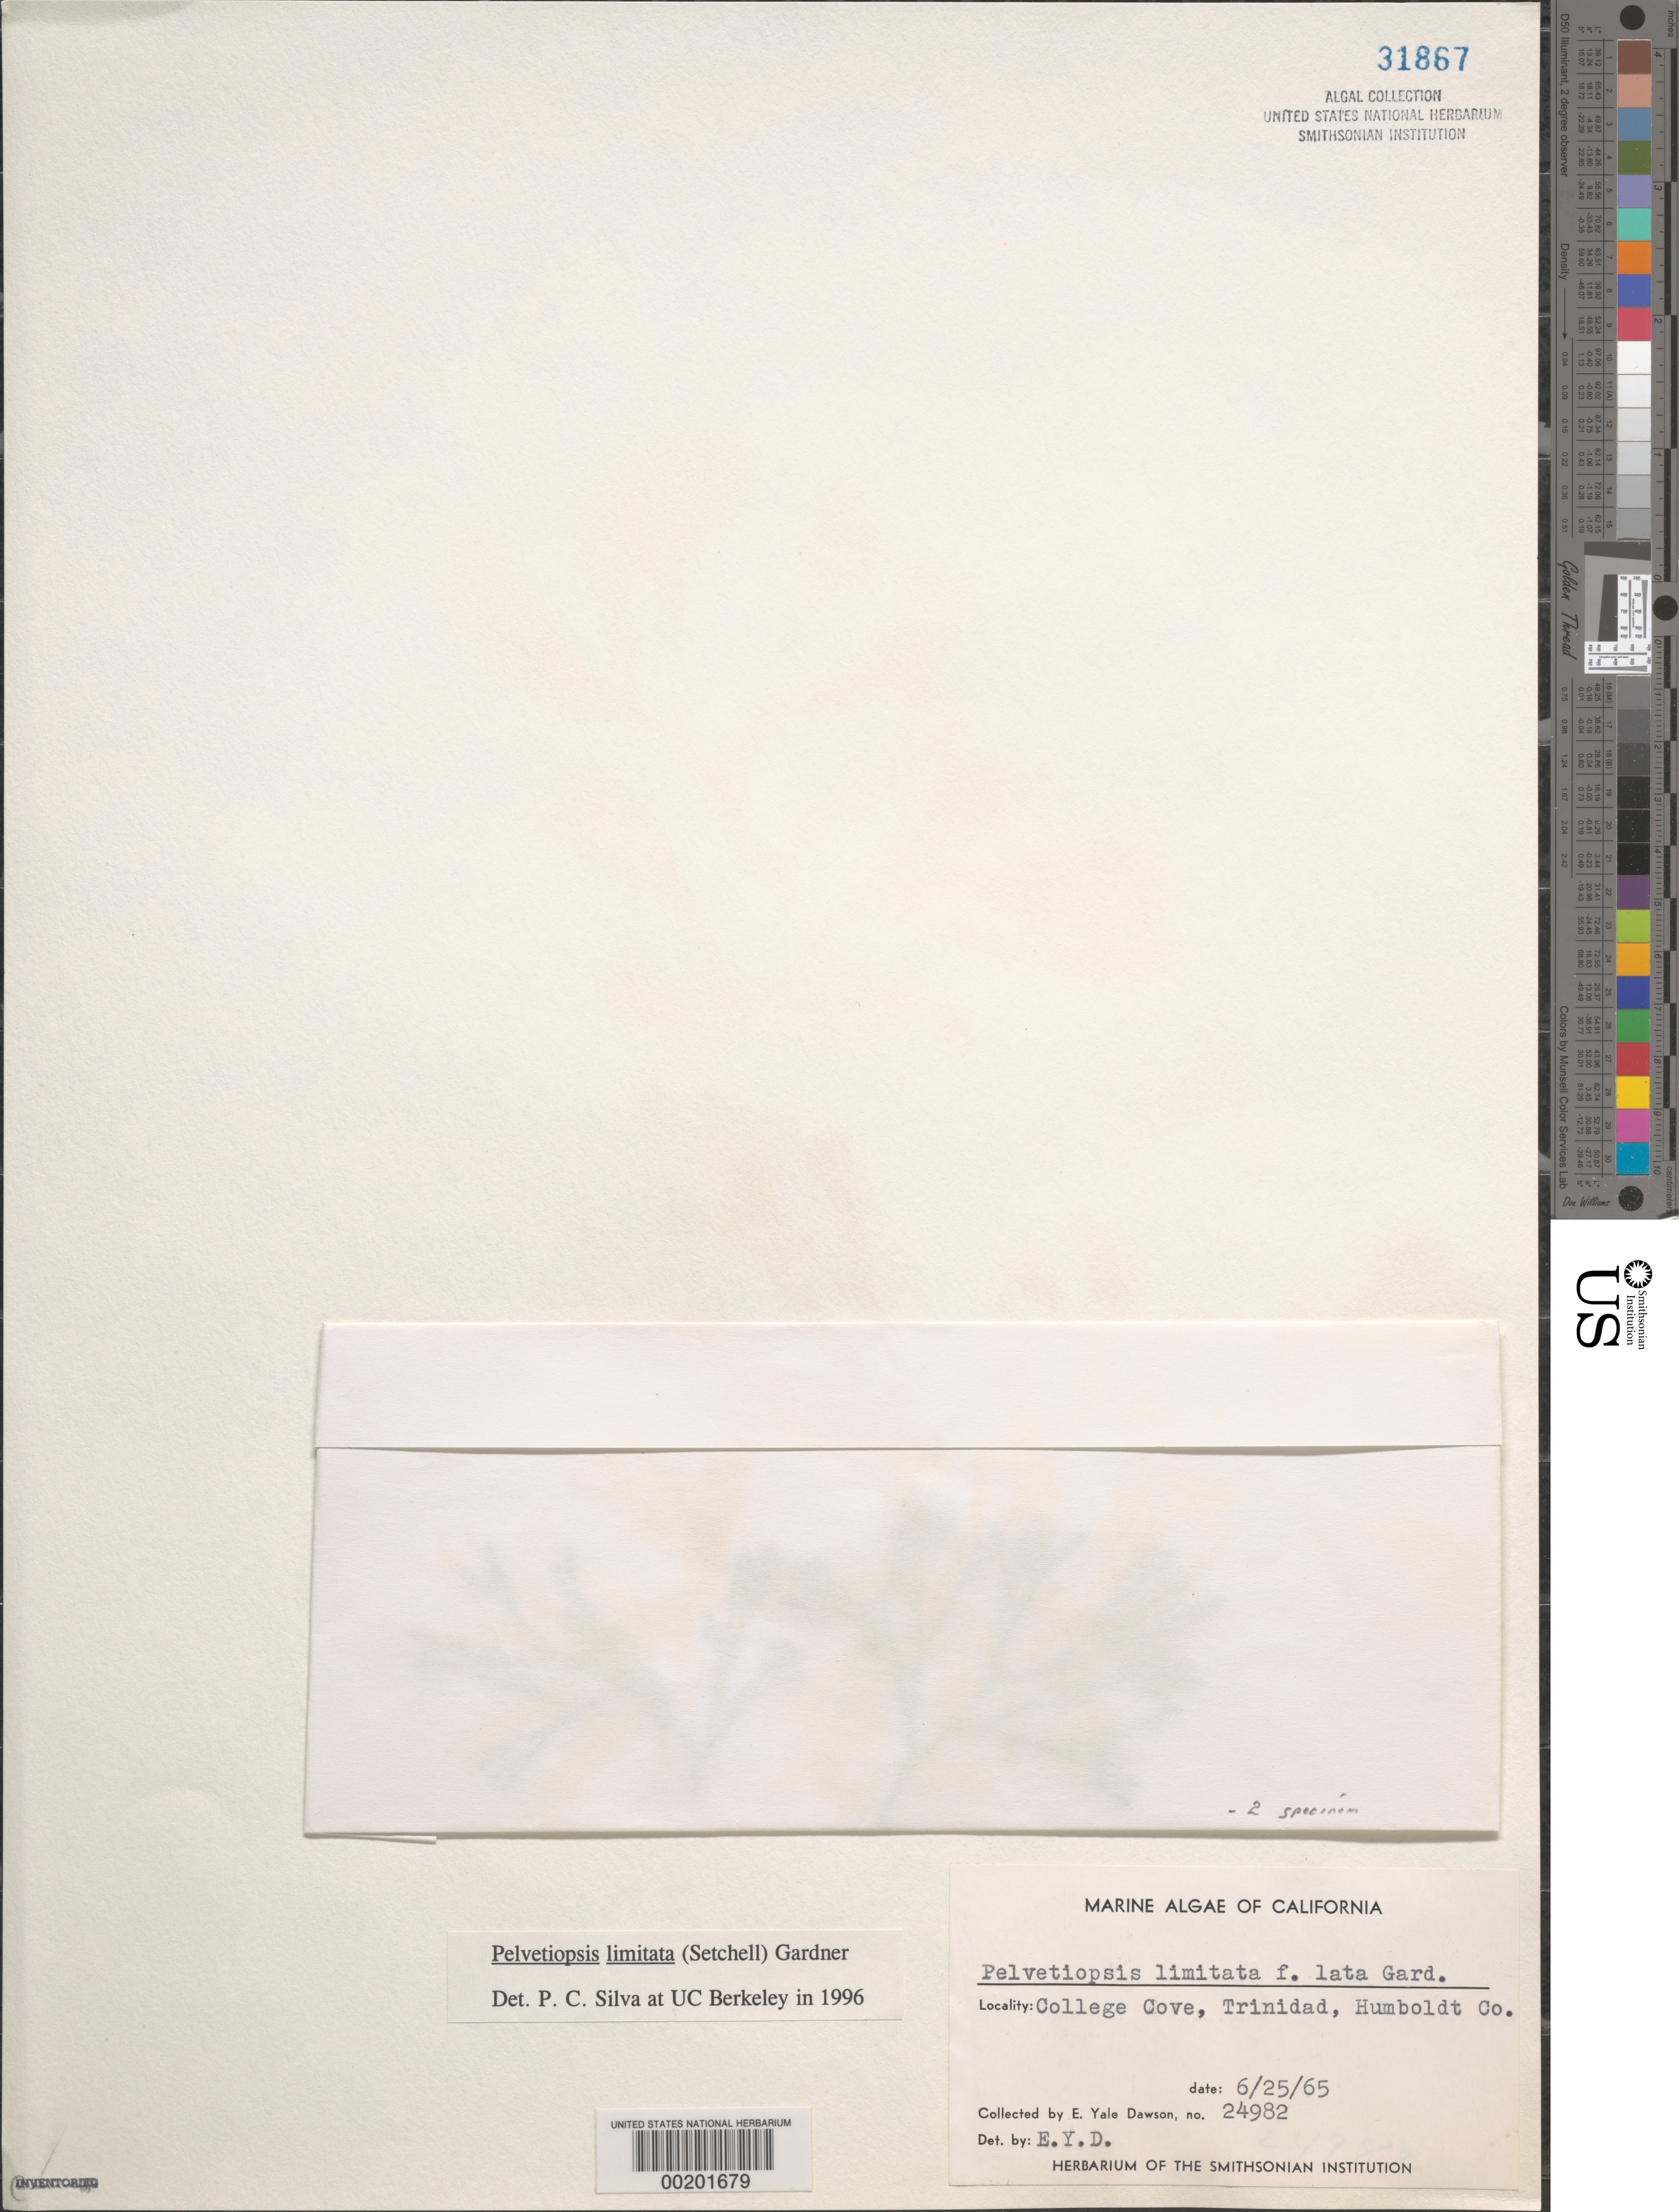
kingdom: Chromista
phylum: Ochrophyta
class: Phaeophyceae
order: Fucales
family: Fucaceae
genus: Pelvetiopsis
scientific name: Pelvetiopsis limitata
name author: N.L. Gardner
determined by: Silva, P. C.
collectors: E. Y. Dawson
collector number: EYD 24982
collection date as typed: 25 Jun 1965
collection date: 1965-06-25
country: United States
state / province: California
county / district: Humboldt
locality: College Cove, Trinidad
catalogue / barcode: US 31867